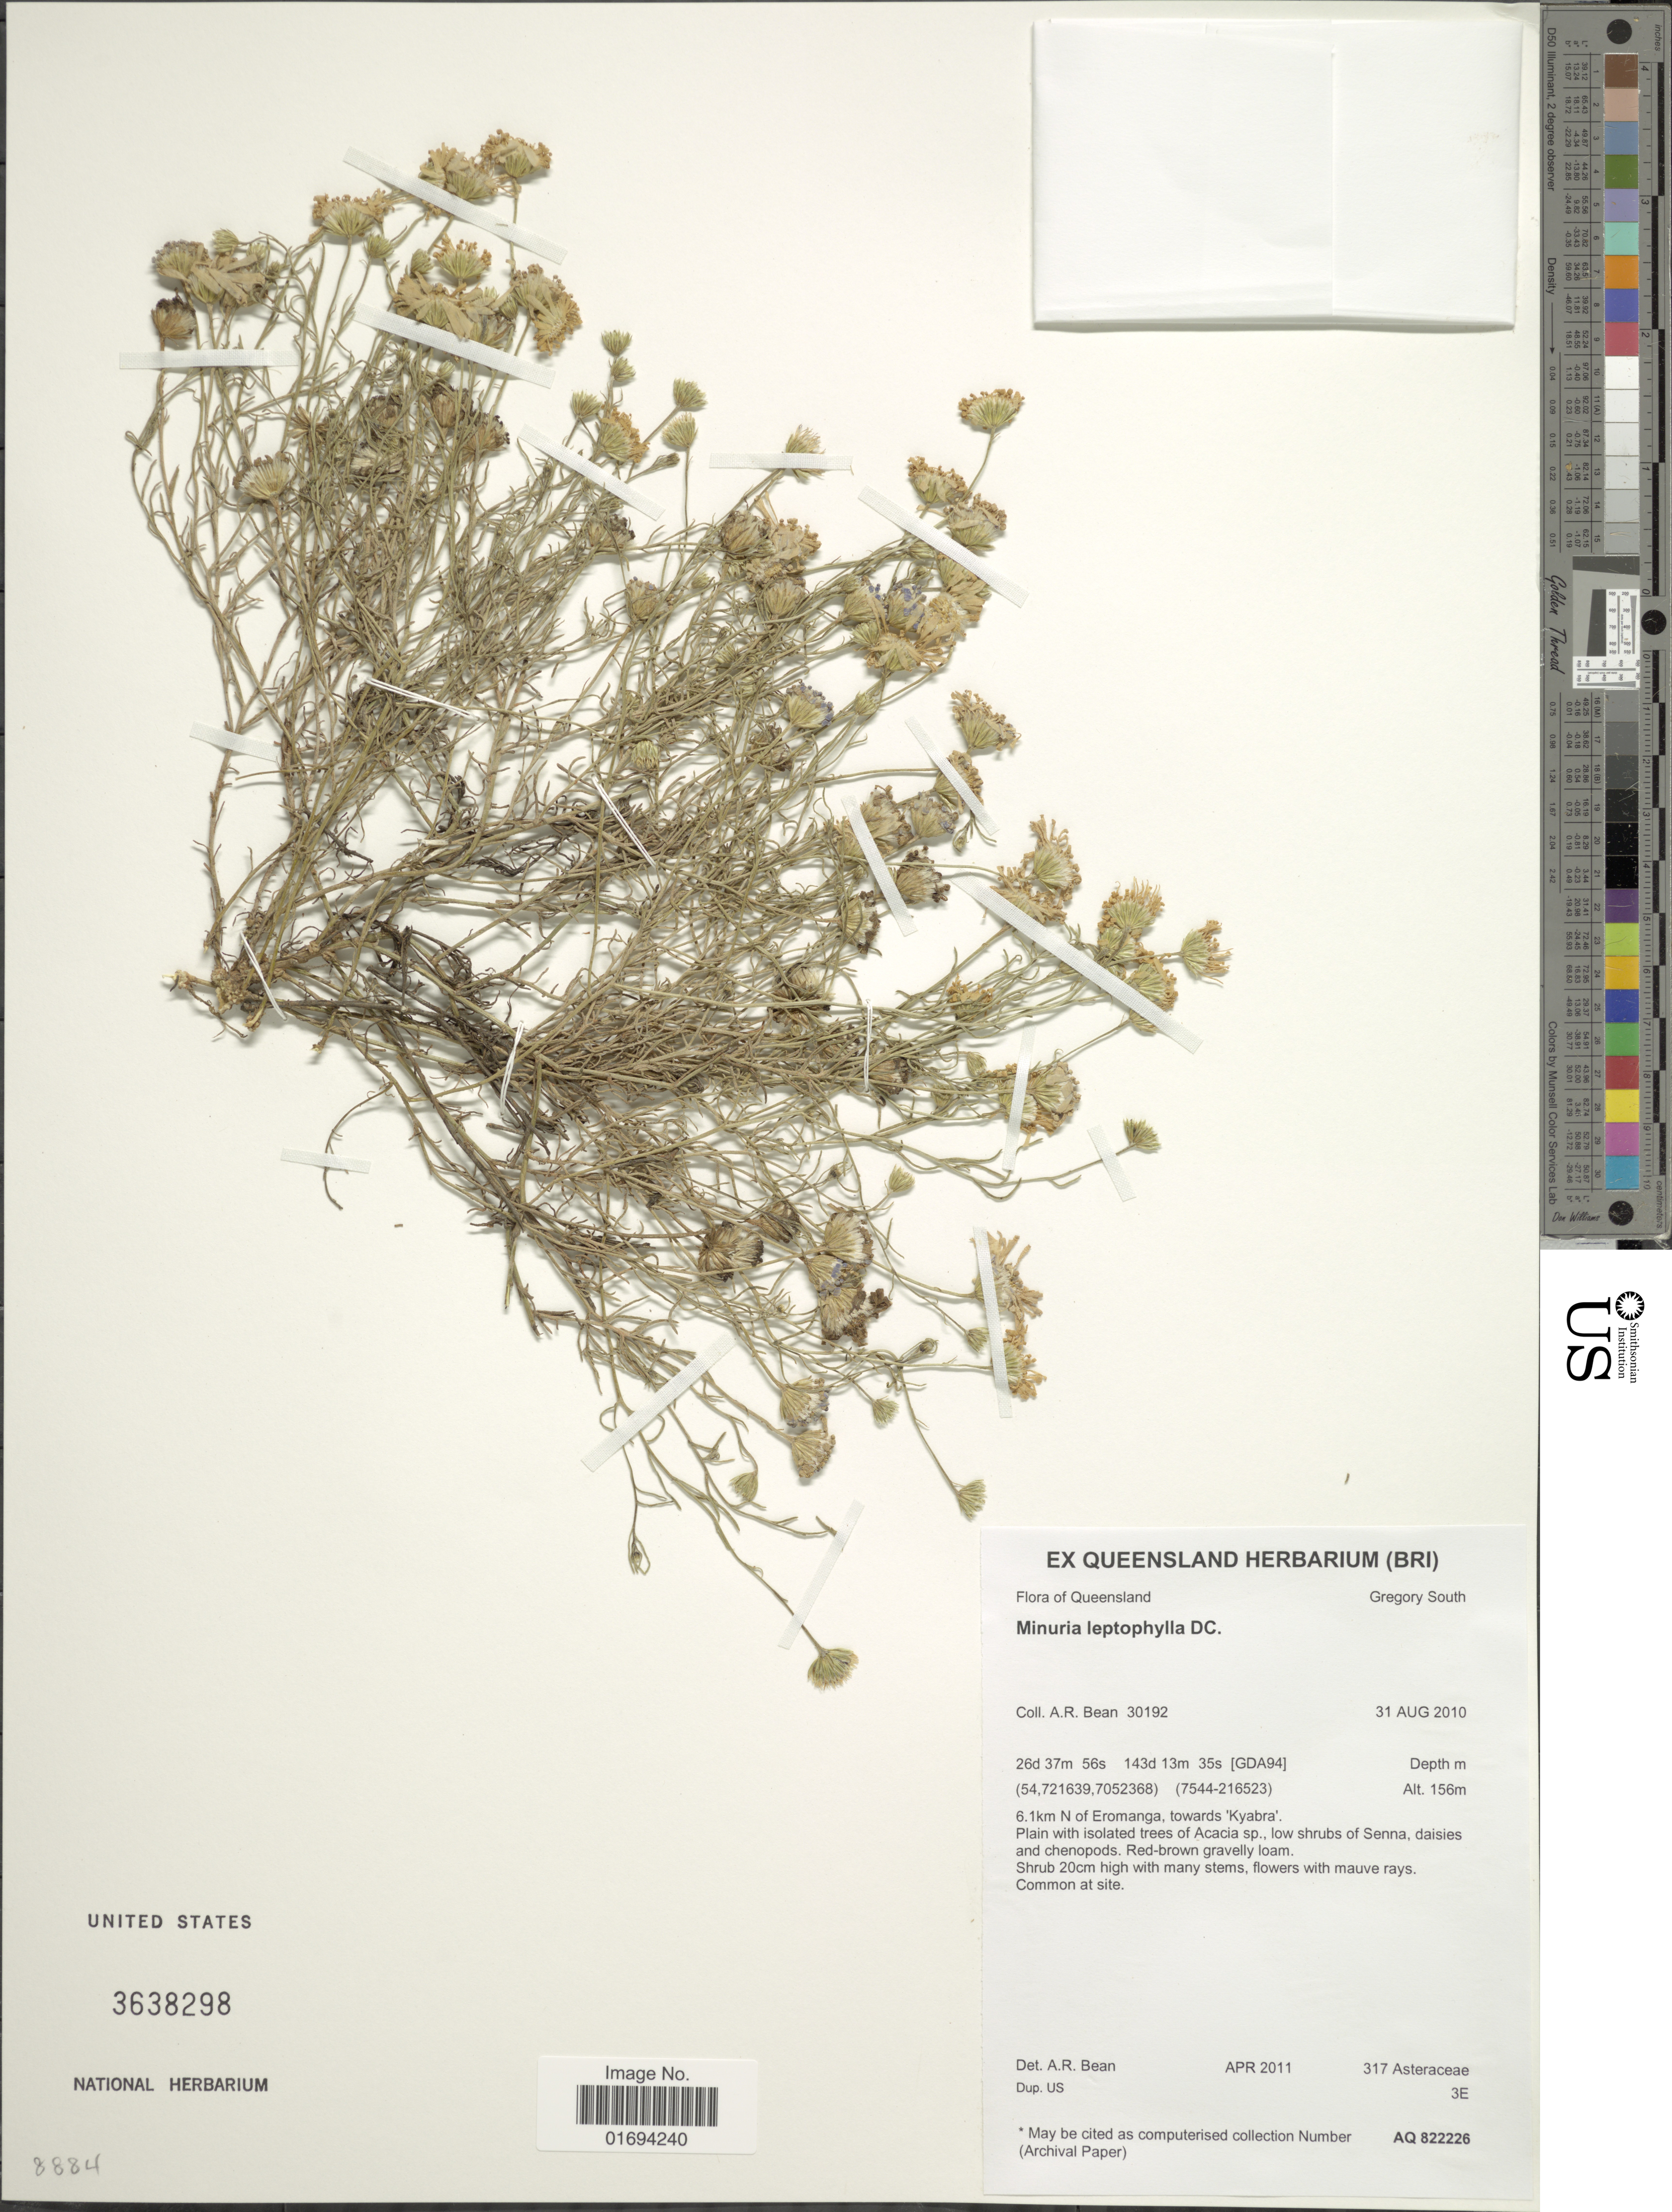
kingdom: Plantae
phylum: Tracheophyta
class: Magnoliopsida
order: Asterales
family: Asteraceae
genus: Minuria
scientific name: Minuria leptophylla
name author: DC.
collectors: A. R. Bean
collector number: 30192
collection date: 2010-08-31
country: Australia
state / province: Queensland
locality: Gregory South, 6.1km N of Eromanga, towards 'Kyabra'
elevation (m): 156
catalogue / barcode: US 638298